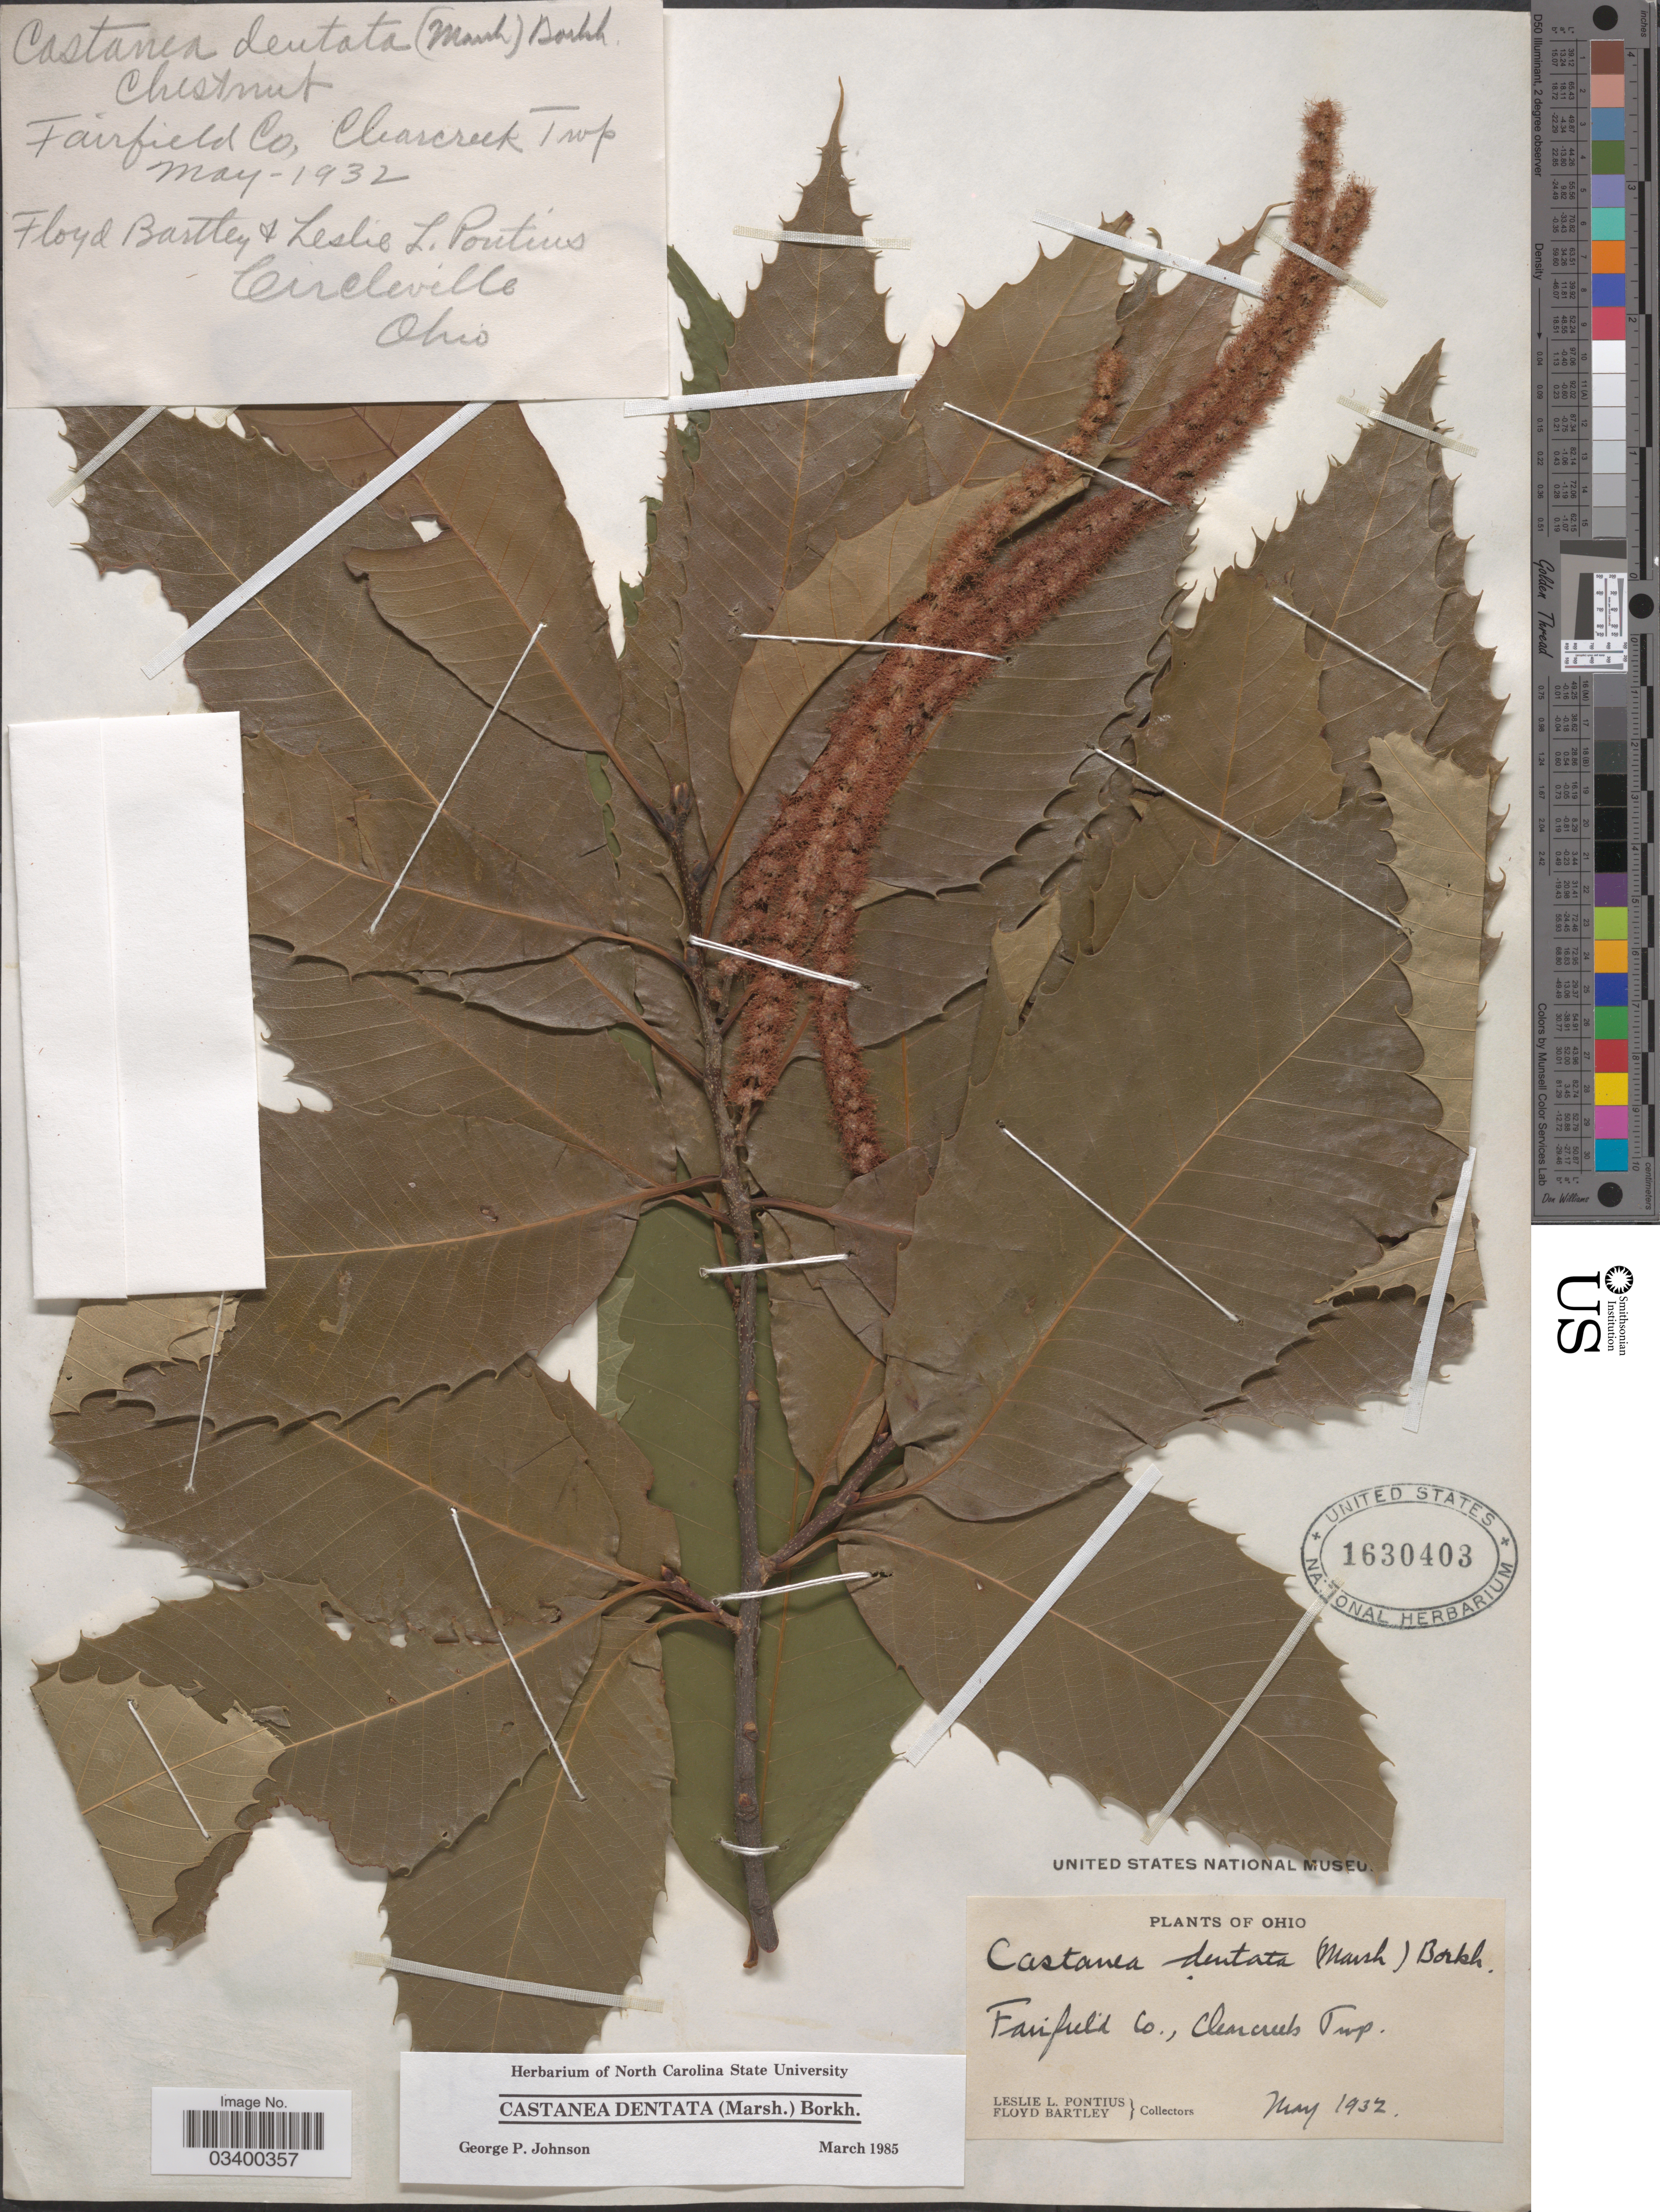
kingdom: Plantae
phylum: Tracheophyta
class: Magnoliopsida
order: Fagales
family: Fagaceae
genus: Castanea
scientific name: Castanea dentata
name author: (Marshall) Borkh.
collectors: L. Pontius & F. Bartley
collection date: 1932-05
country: United States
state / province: Ohio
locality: Fairfield Co., Clearcreek Twp.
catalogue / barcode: US 1630403